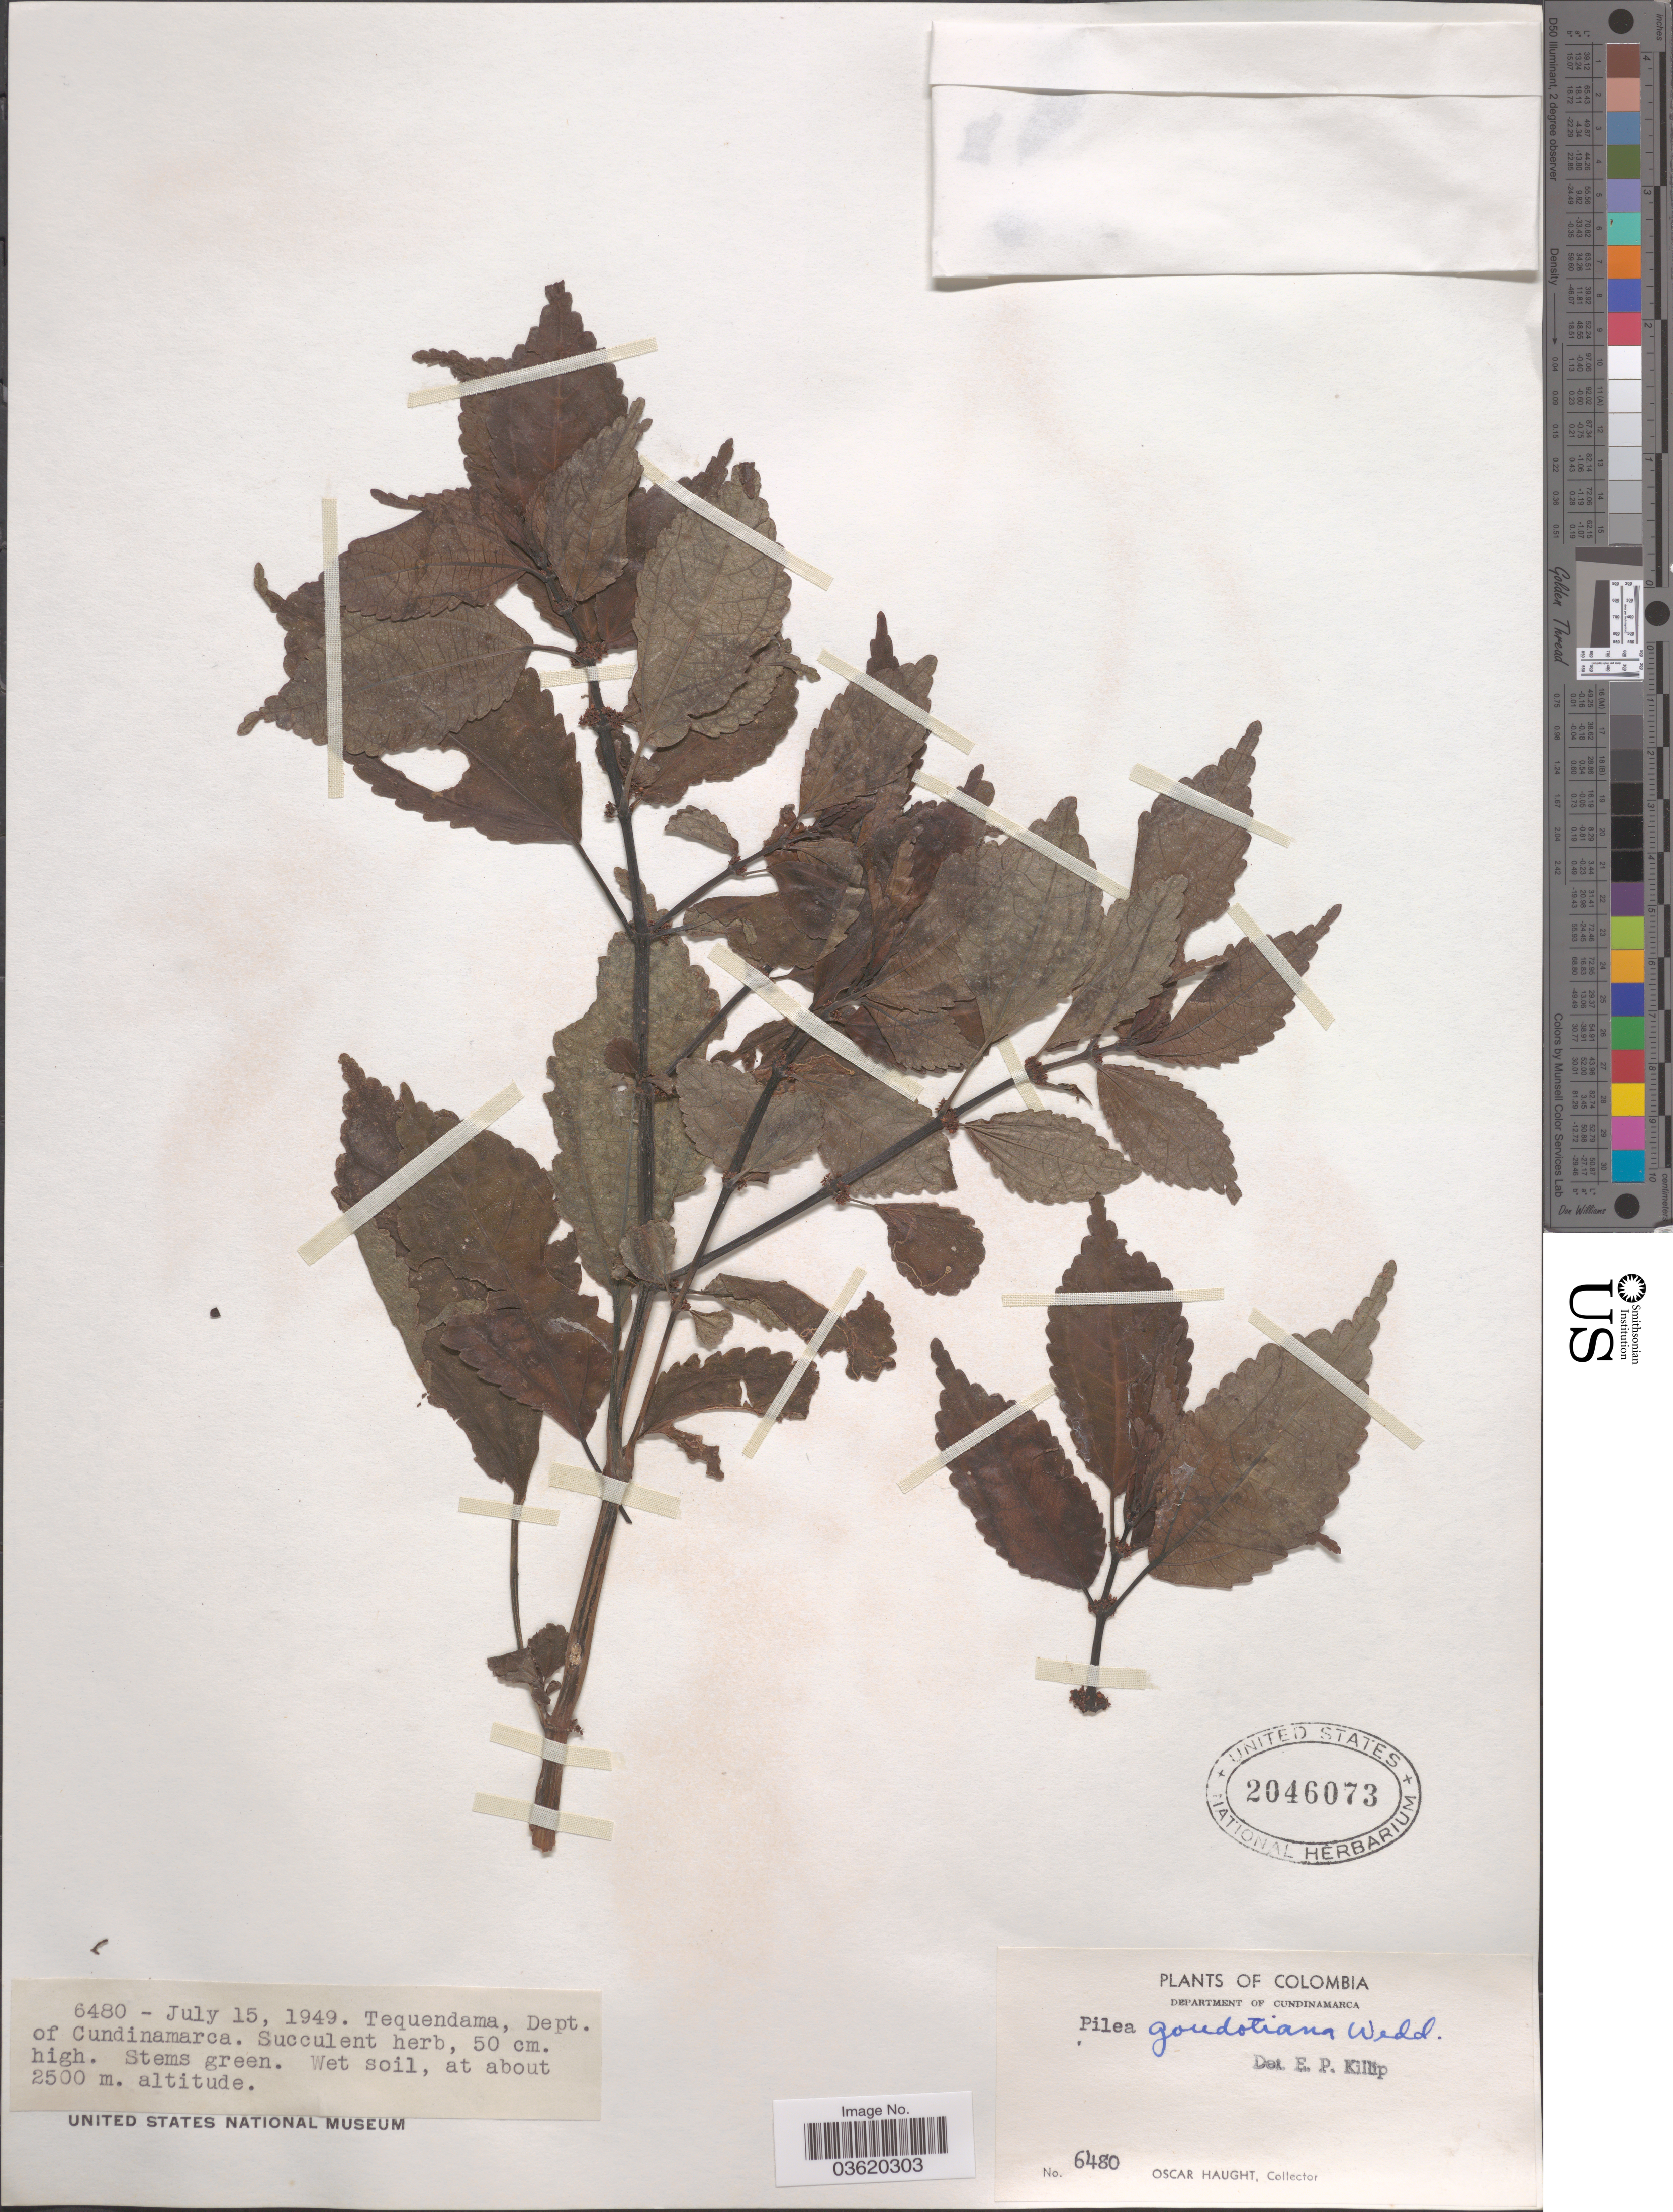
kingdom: Plantae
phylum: Tracheophyta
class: Magnoliopsida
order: Rosales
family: Urticaceae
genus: Pilea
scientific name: Pilea goudotiana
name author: Wedd.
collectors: O. L. Haught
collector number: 6480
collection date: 1949-07-15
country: Colombia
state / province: Cundinamarca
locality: Tequendama, Department of Cundinamarca.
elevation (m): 2500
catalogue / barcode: US 2046073